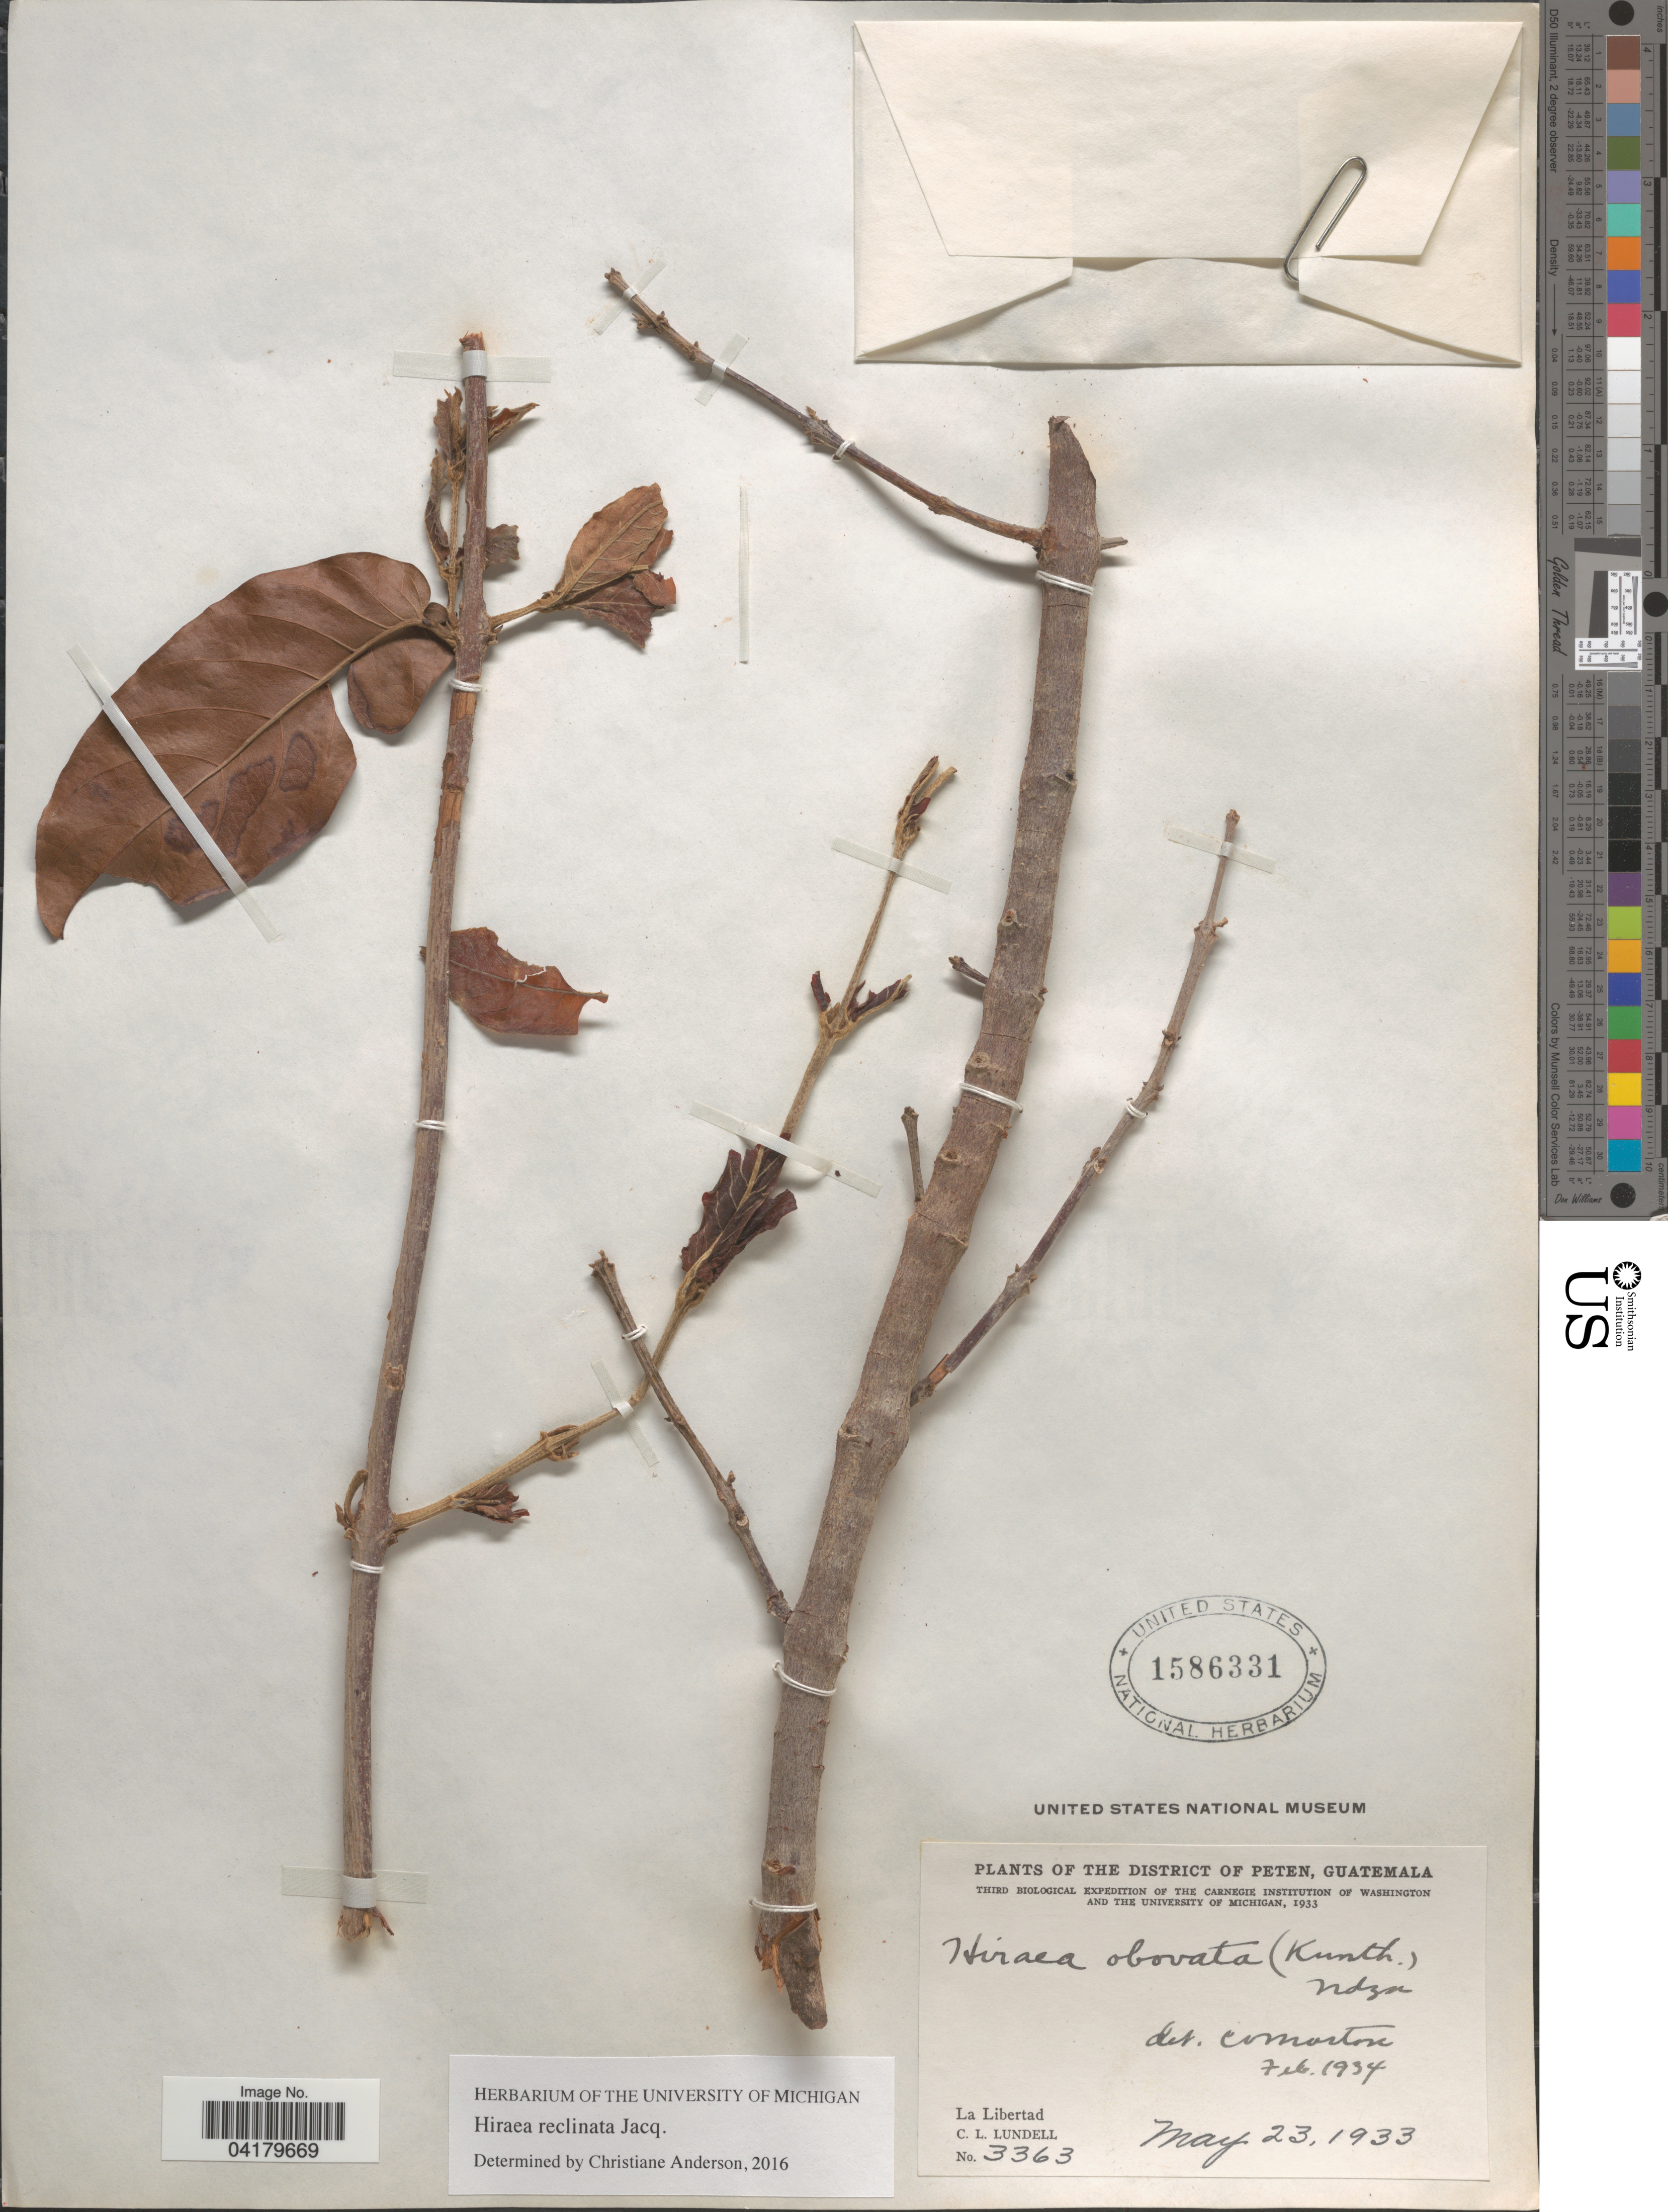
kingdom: Plantae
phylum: Tracheophyta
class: Magnoliopsida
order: Malpighiales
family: Malpighiaceae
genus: Hiraea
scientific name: Hiraea reclinata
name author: Jacq.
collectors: C. L. Lundell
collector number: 3363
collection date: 1933-05-23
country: Guatemala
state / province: El Peten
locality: The District of Peten. Third Biological Expedition of the Carnegie Institution of Washington and the University of Michigan, 1933. La Libertad.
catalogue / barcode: US 1586331